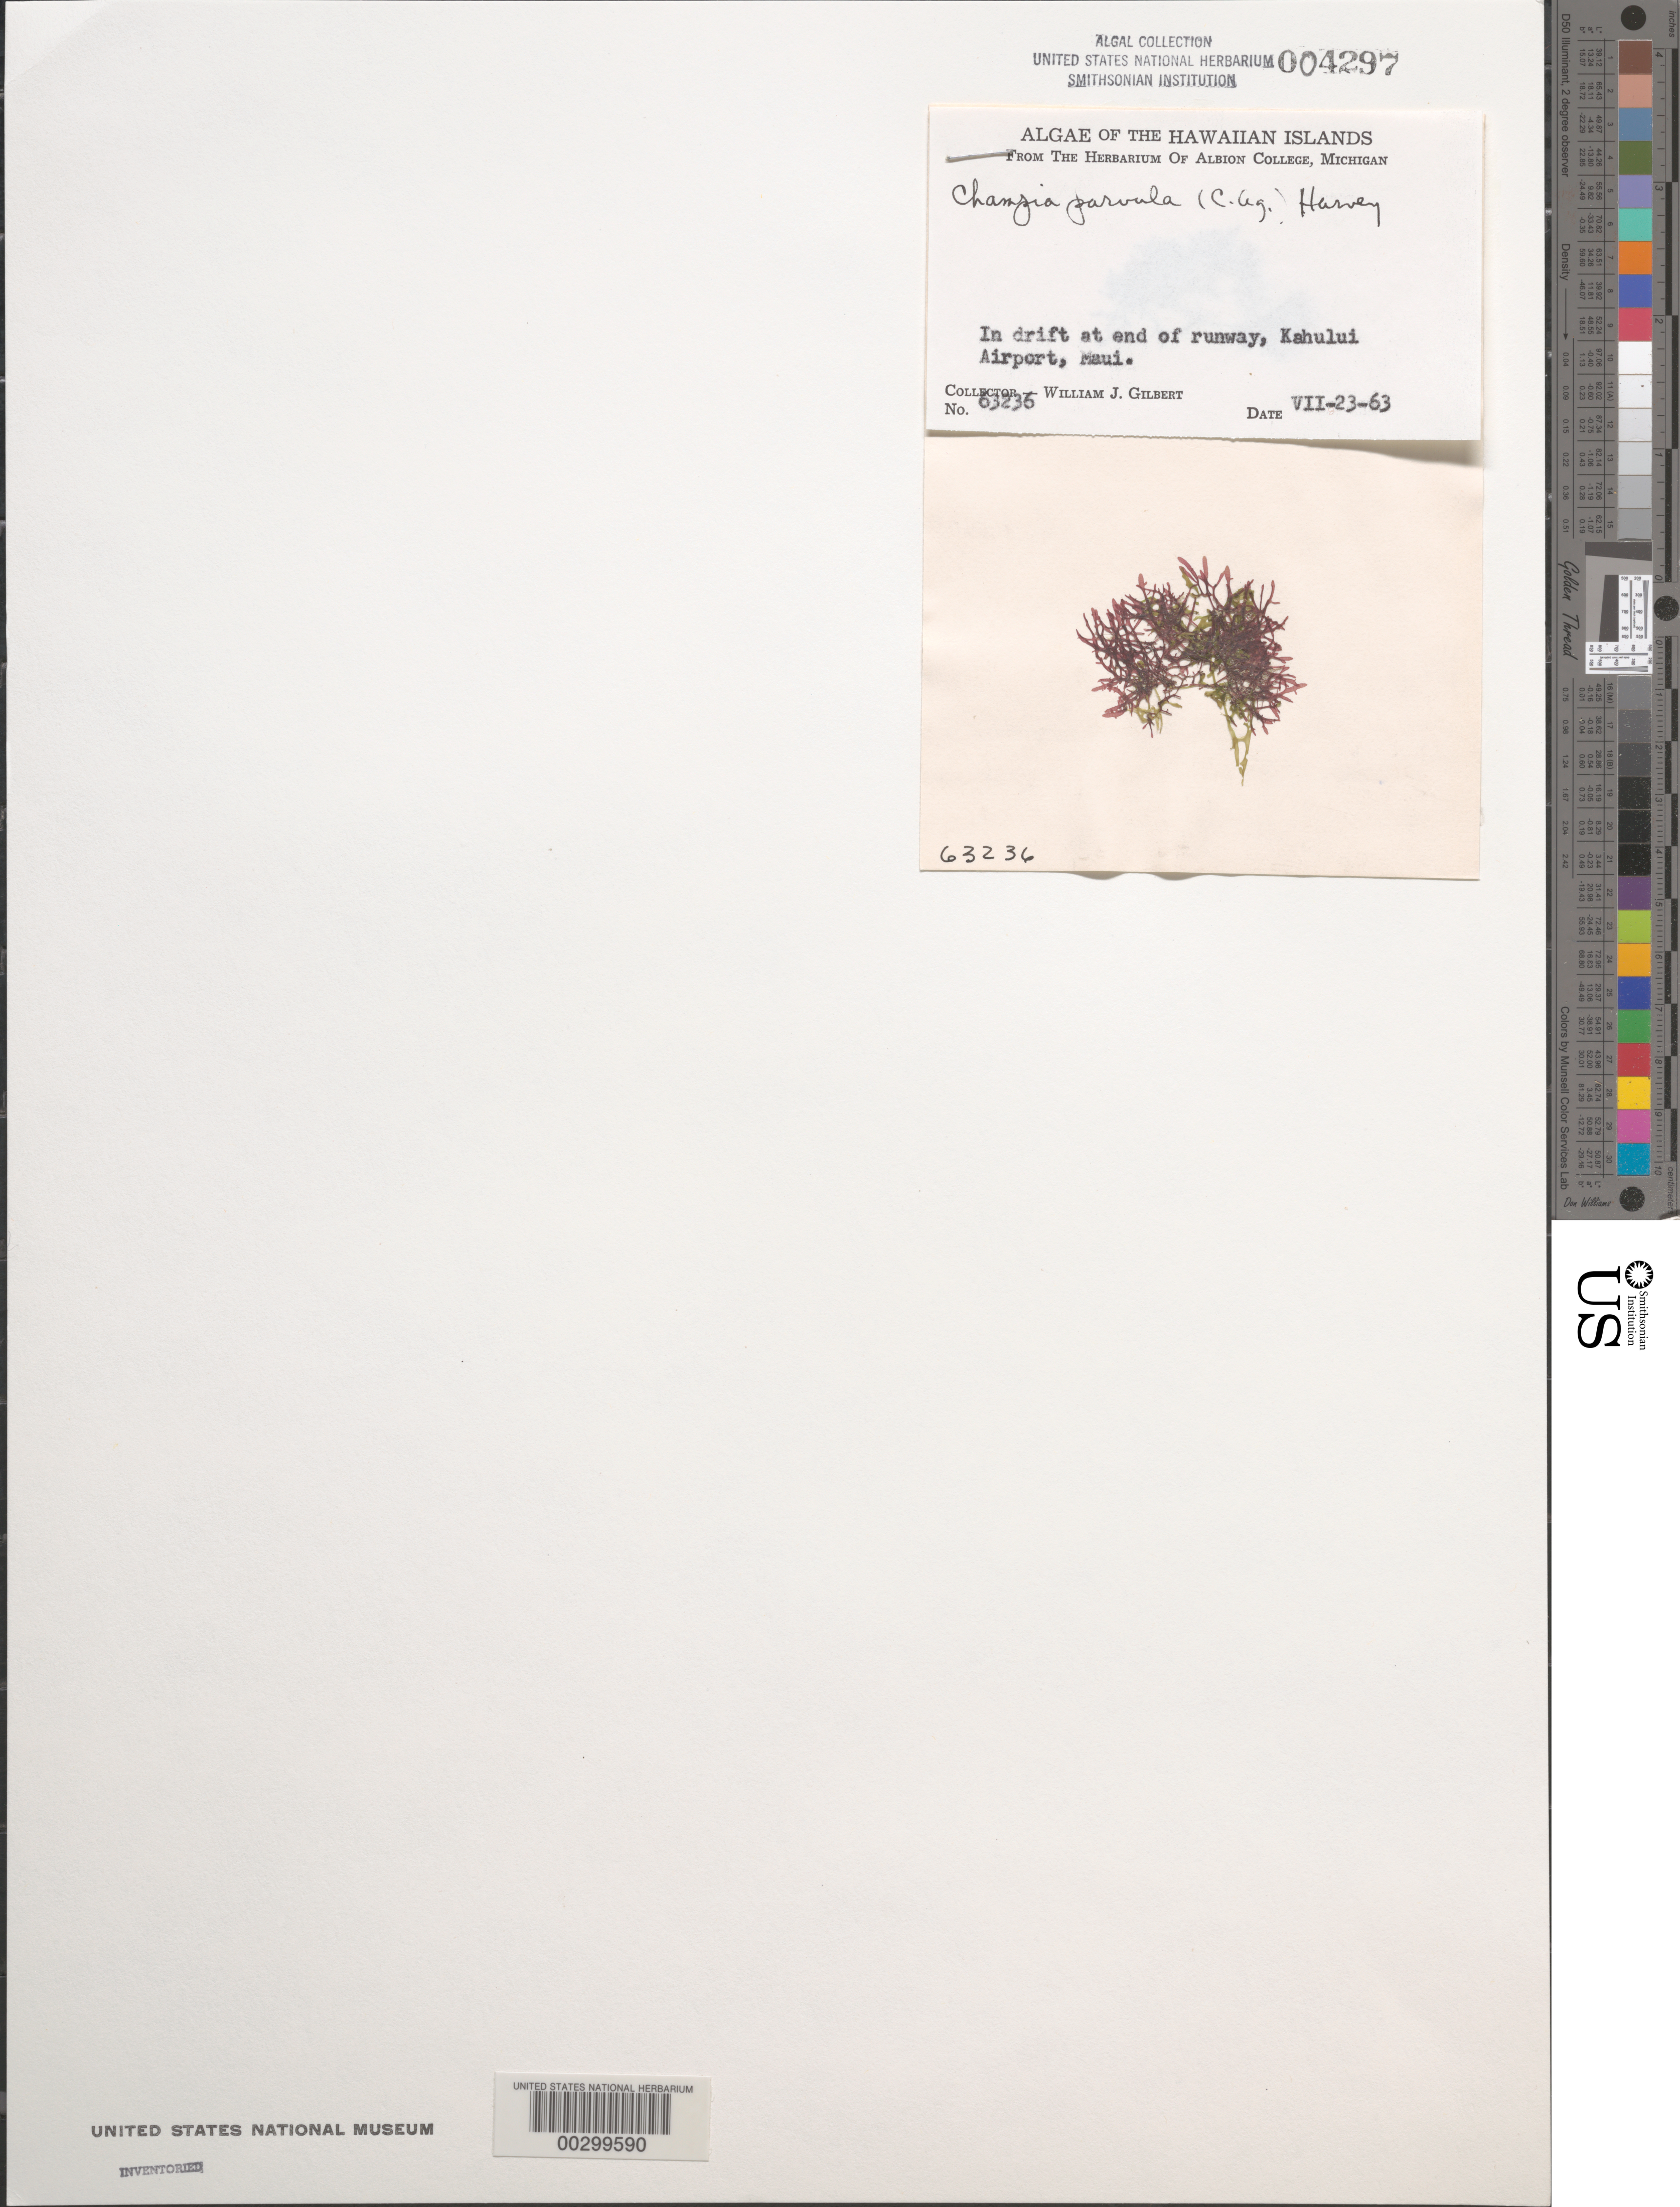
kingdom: Plantae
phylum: Rhodophyta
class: Florideophyceae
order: Rhodymeniales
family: Champiaceae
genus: Champia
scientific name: Champia parvula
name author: (C. Agardh) Harv.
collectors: W. J. Gilbert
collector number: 63236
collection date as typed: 23 Jul 1963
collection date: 1963-07-23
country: United States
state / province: Hawaii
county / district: Maui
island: Maui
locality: Kahului airport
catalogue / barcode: US 4297